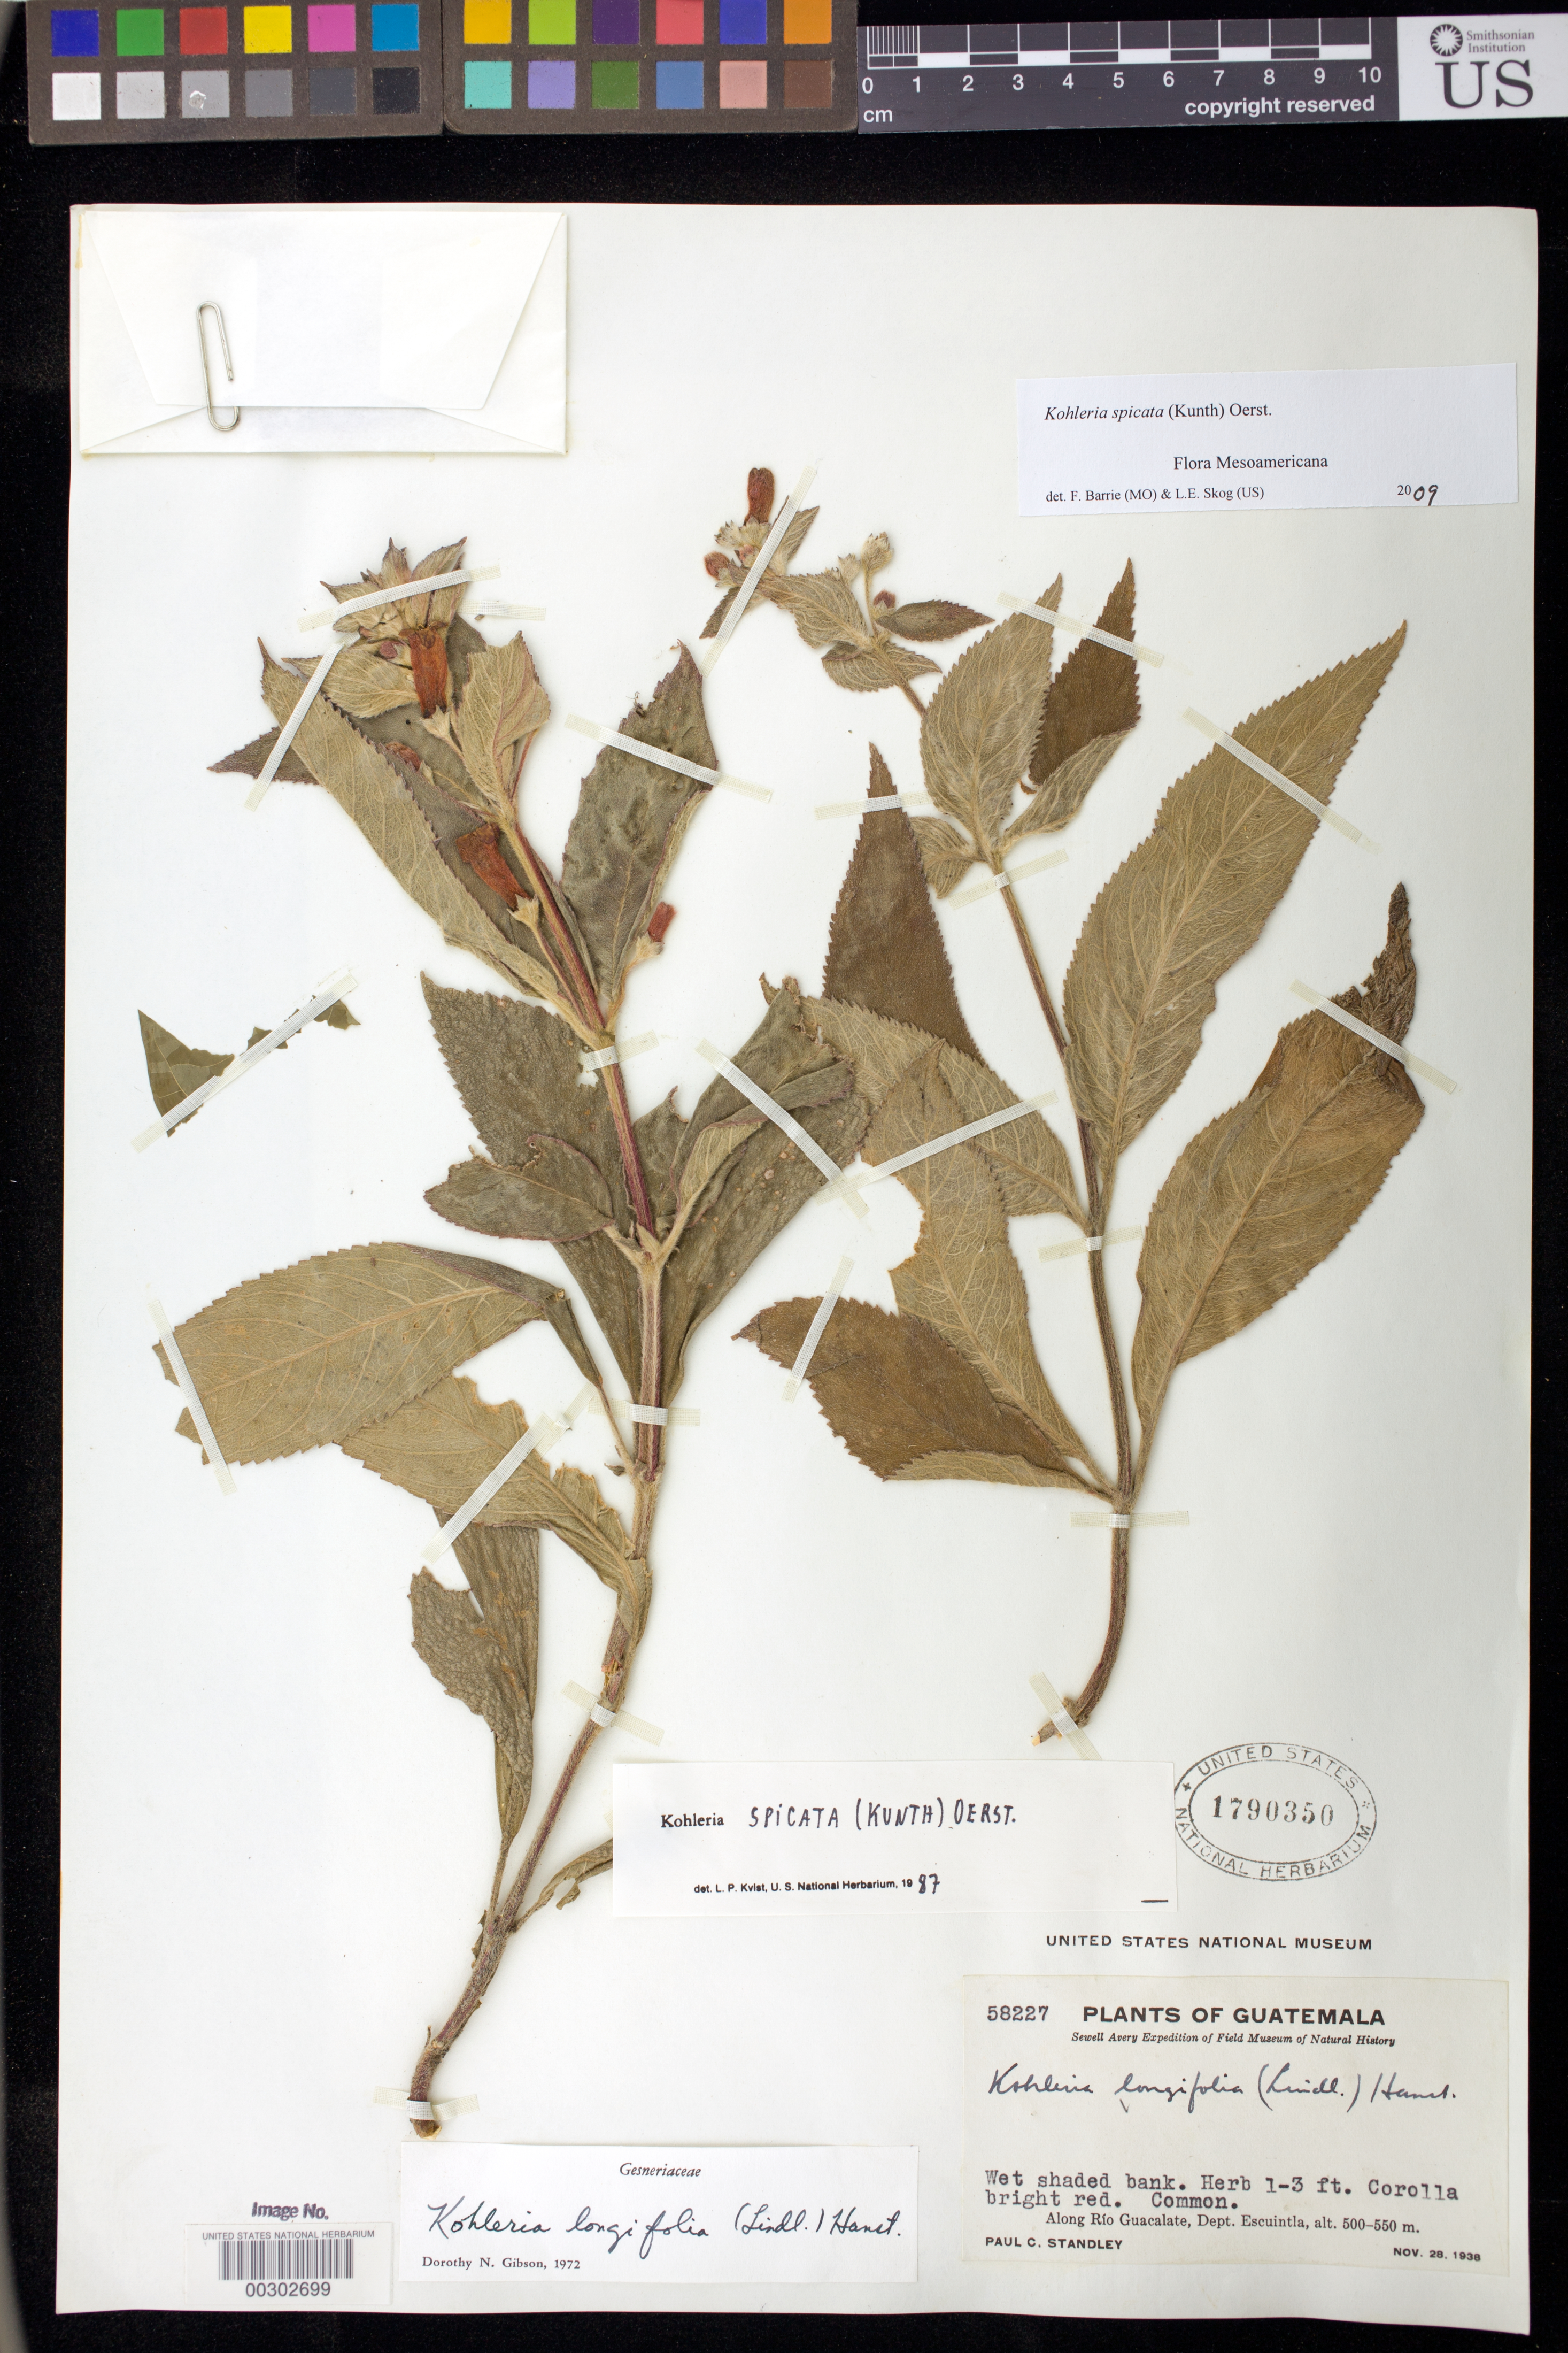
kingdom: Plantae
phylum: Tracheophyta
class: Magnoliopsida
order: Lamiales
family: Gesneriaceae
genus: Kohleria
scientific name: Kohleria spicata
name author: (Kunth) Oerst.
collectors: P. C. Standley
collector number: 58227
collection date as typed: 28 Nov 1938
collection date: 1938-11-28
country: Guatemala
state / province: Escuintla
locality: Along Rio Guacalate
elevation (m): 500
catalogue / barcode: US 1790350